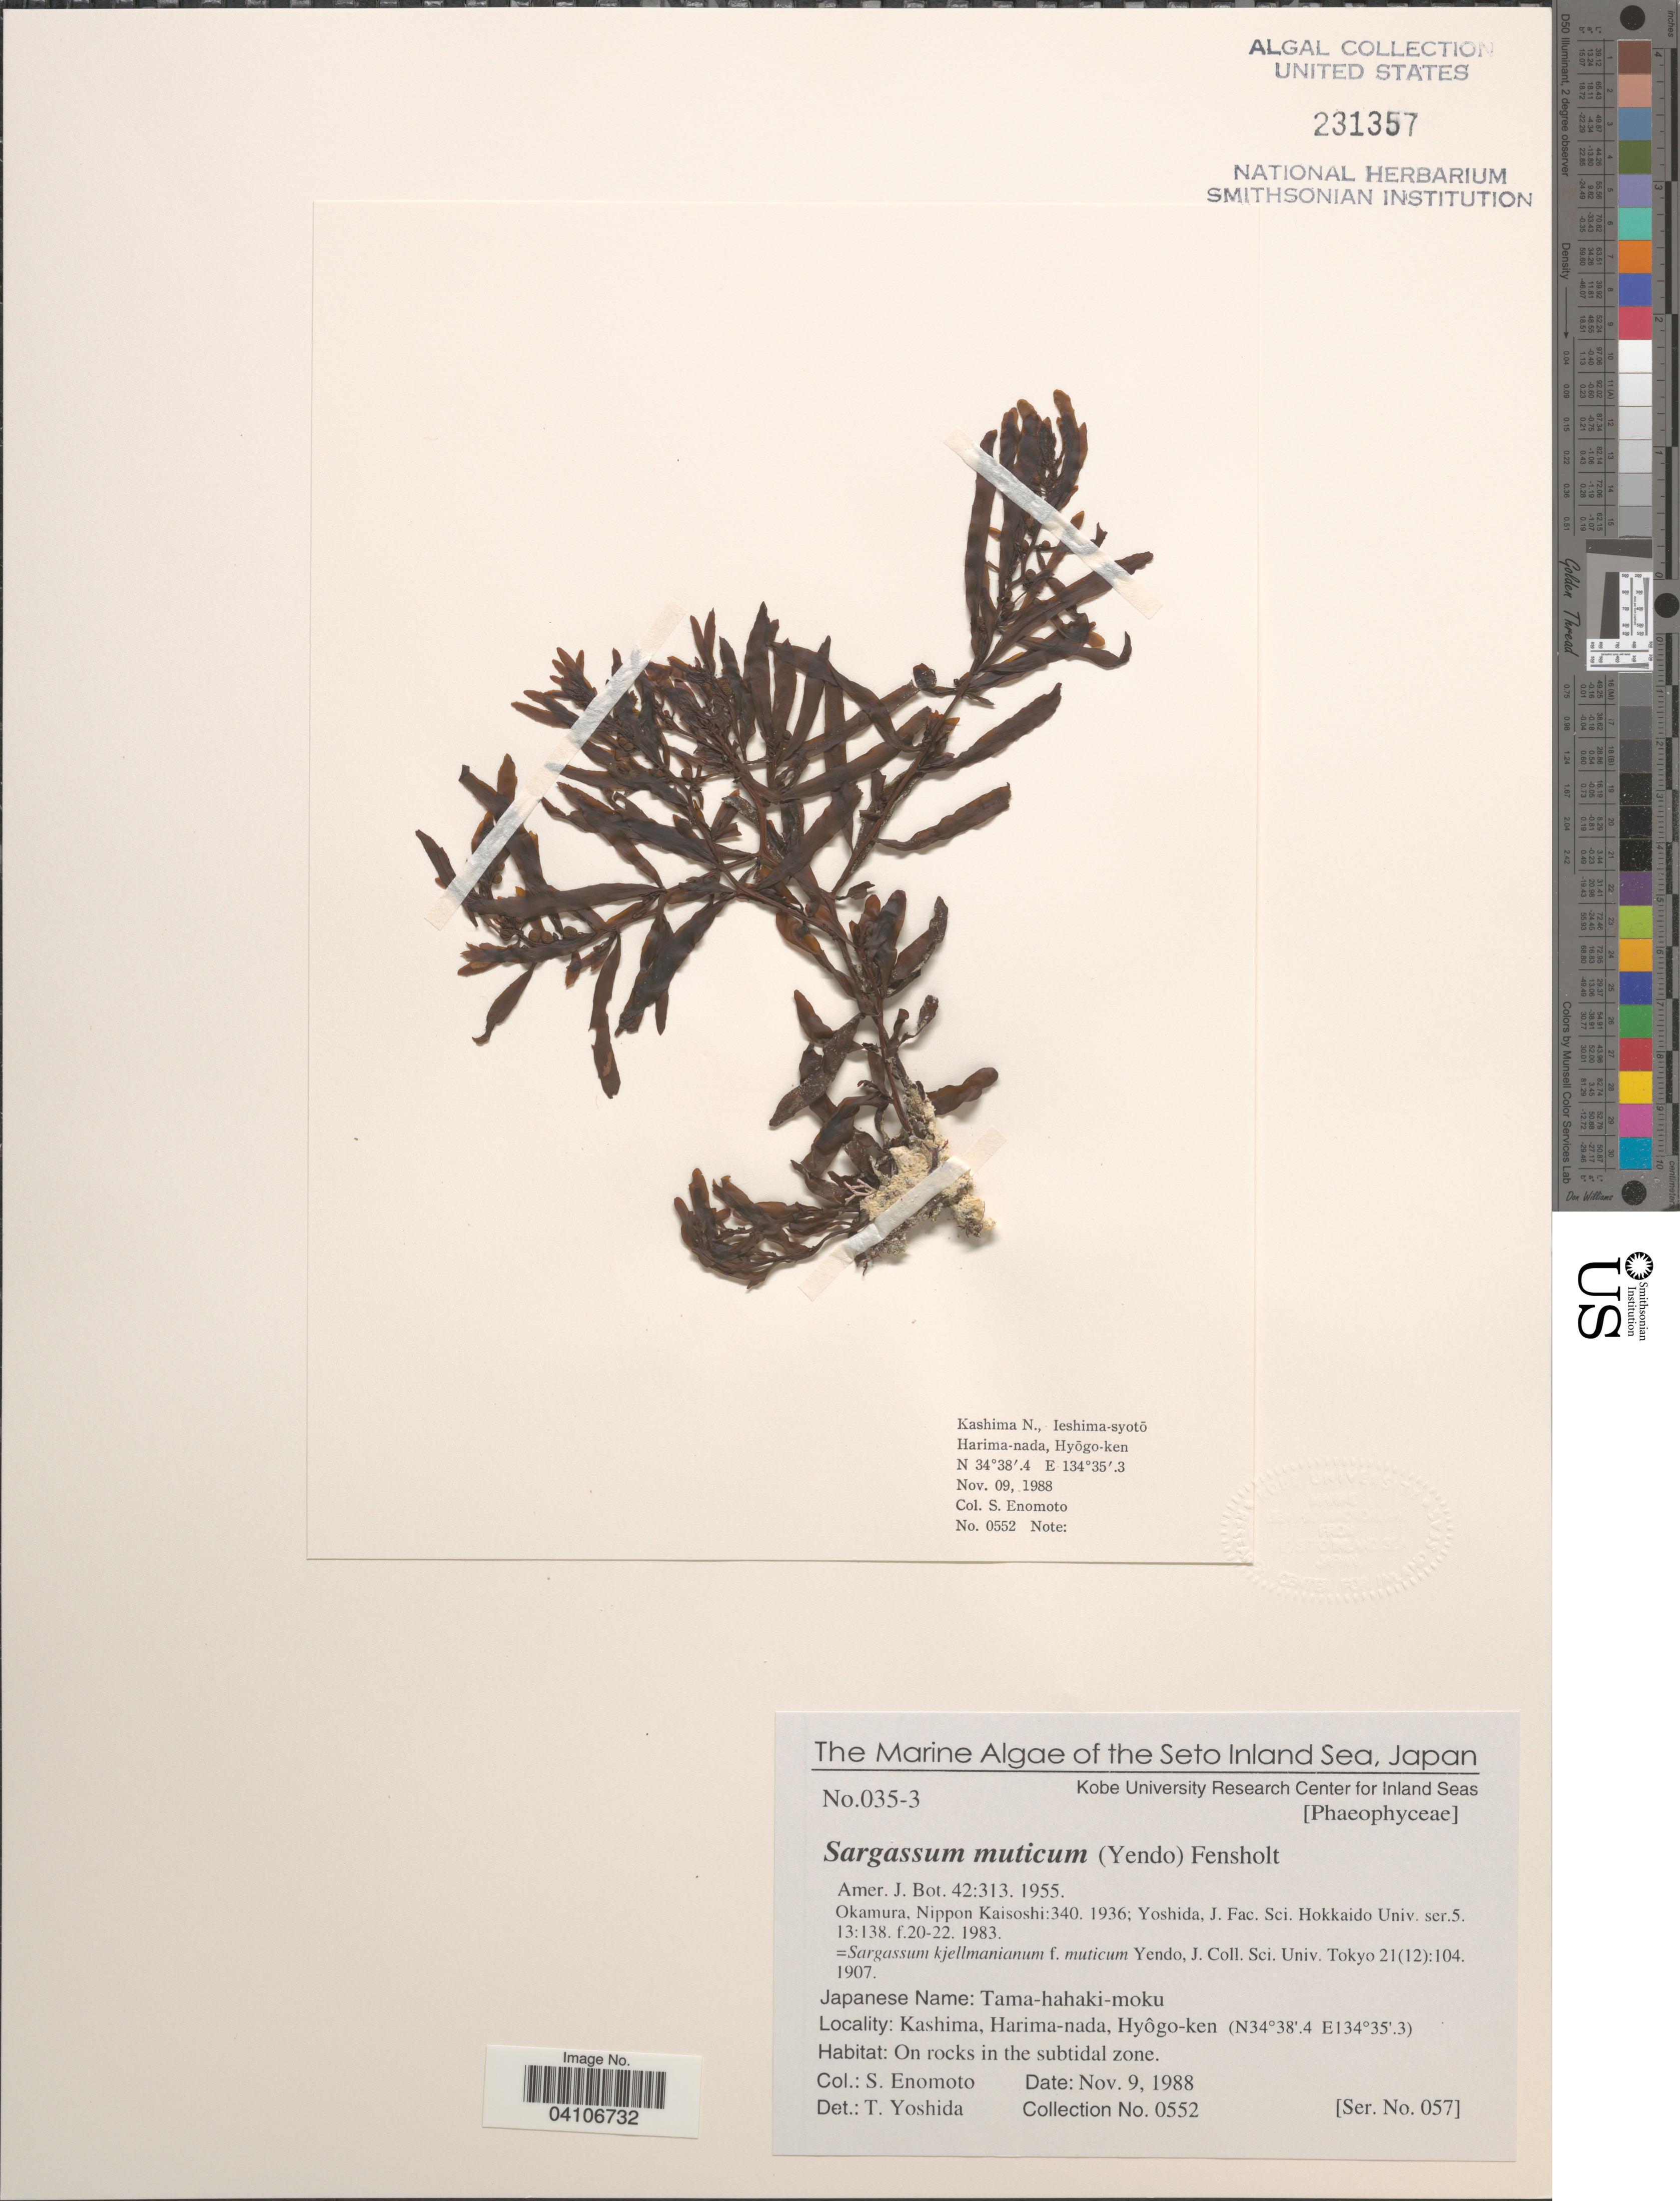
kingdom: Chromista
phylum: Ochrophyta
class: Phaeophyceae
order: Fucales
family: Sargassaceae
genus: Sargassum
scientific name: Sargassum muticum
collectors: S. Enomoto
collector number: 0552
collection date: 1988-11-09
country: Japan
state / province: Hyogo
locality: The Seto Inland Sea. Kashima, Harima-nada, Hyôgo-ken. On rocks in the subtidal zone.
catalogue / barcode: US 231357